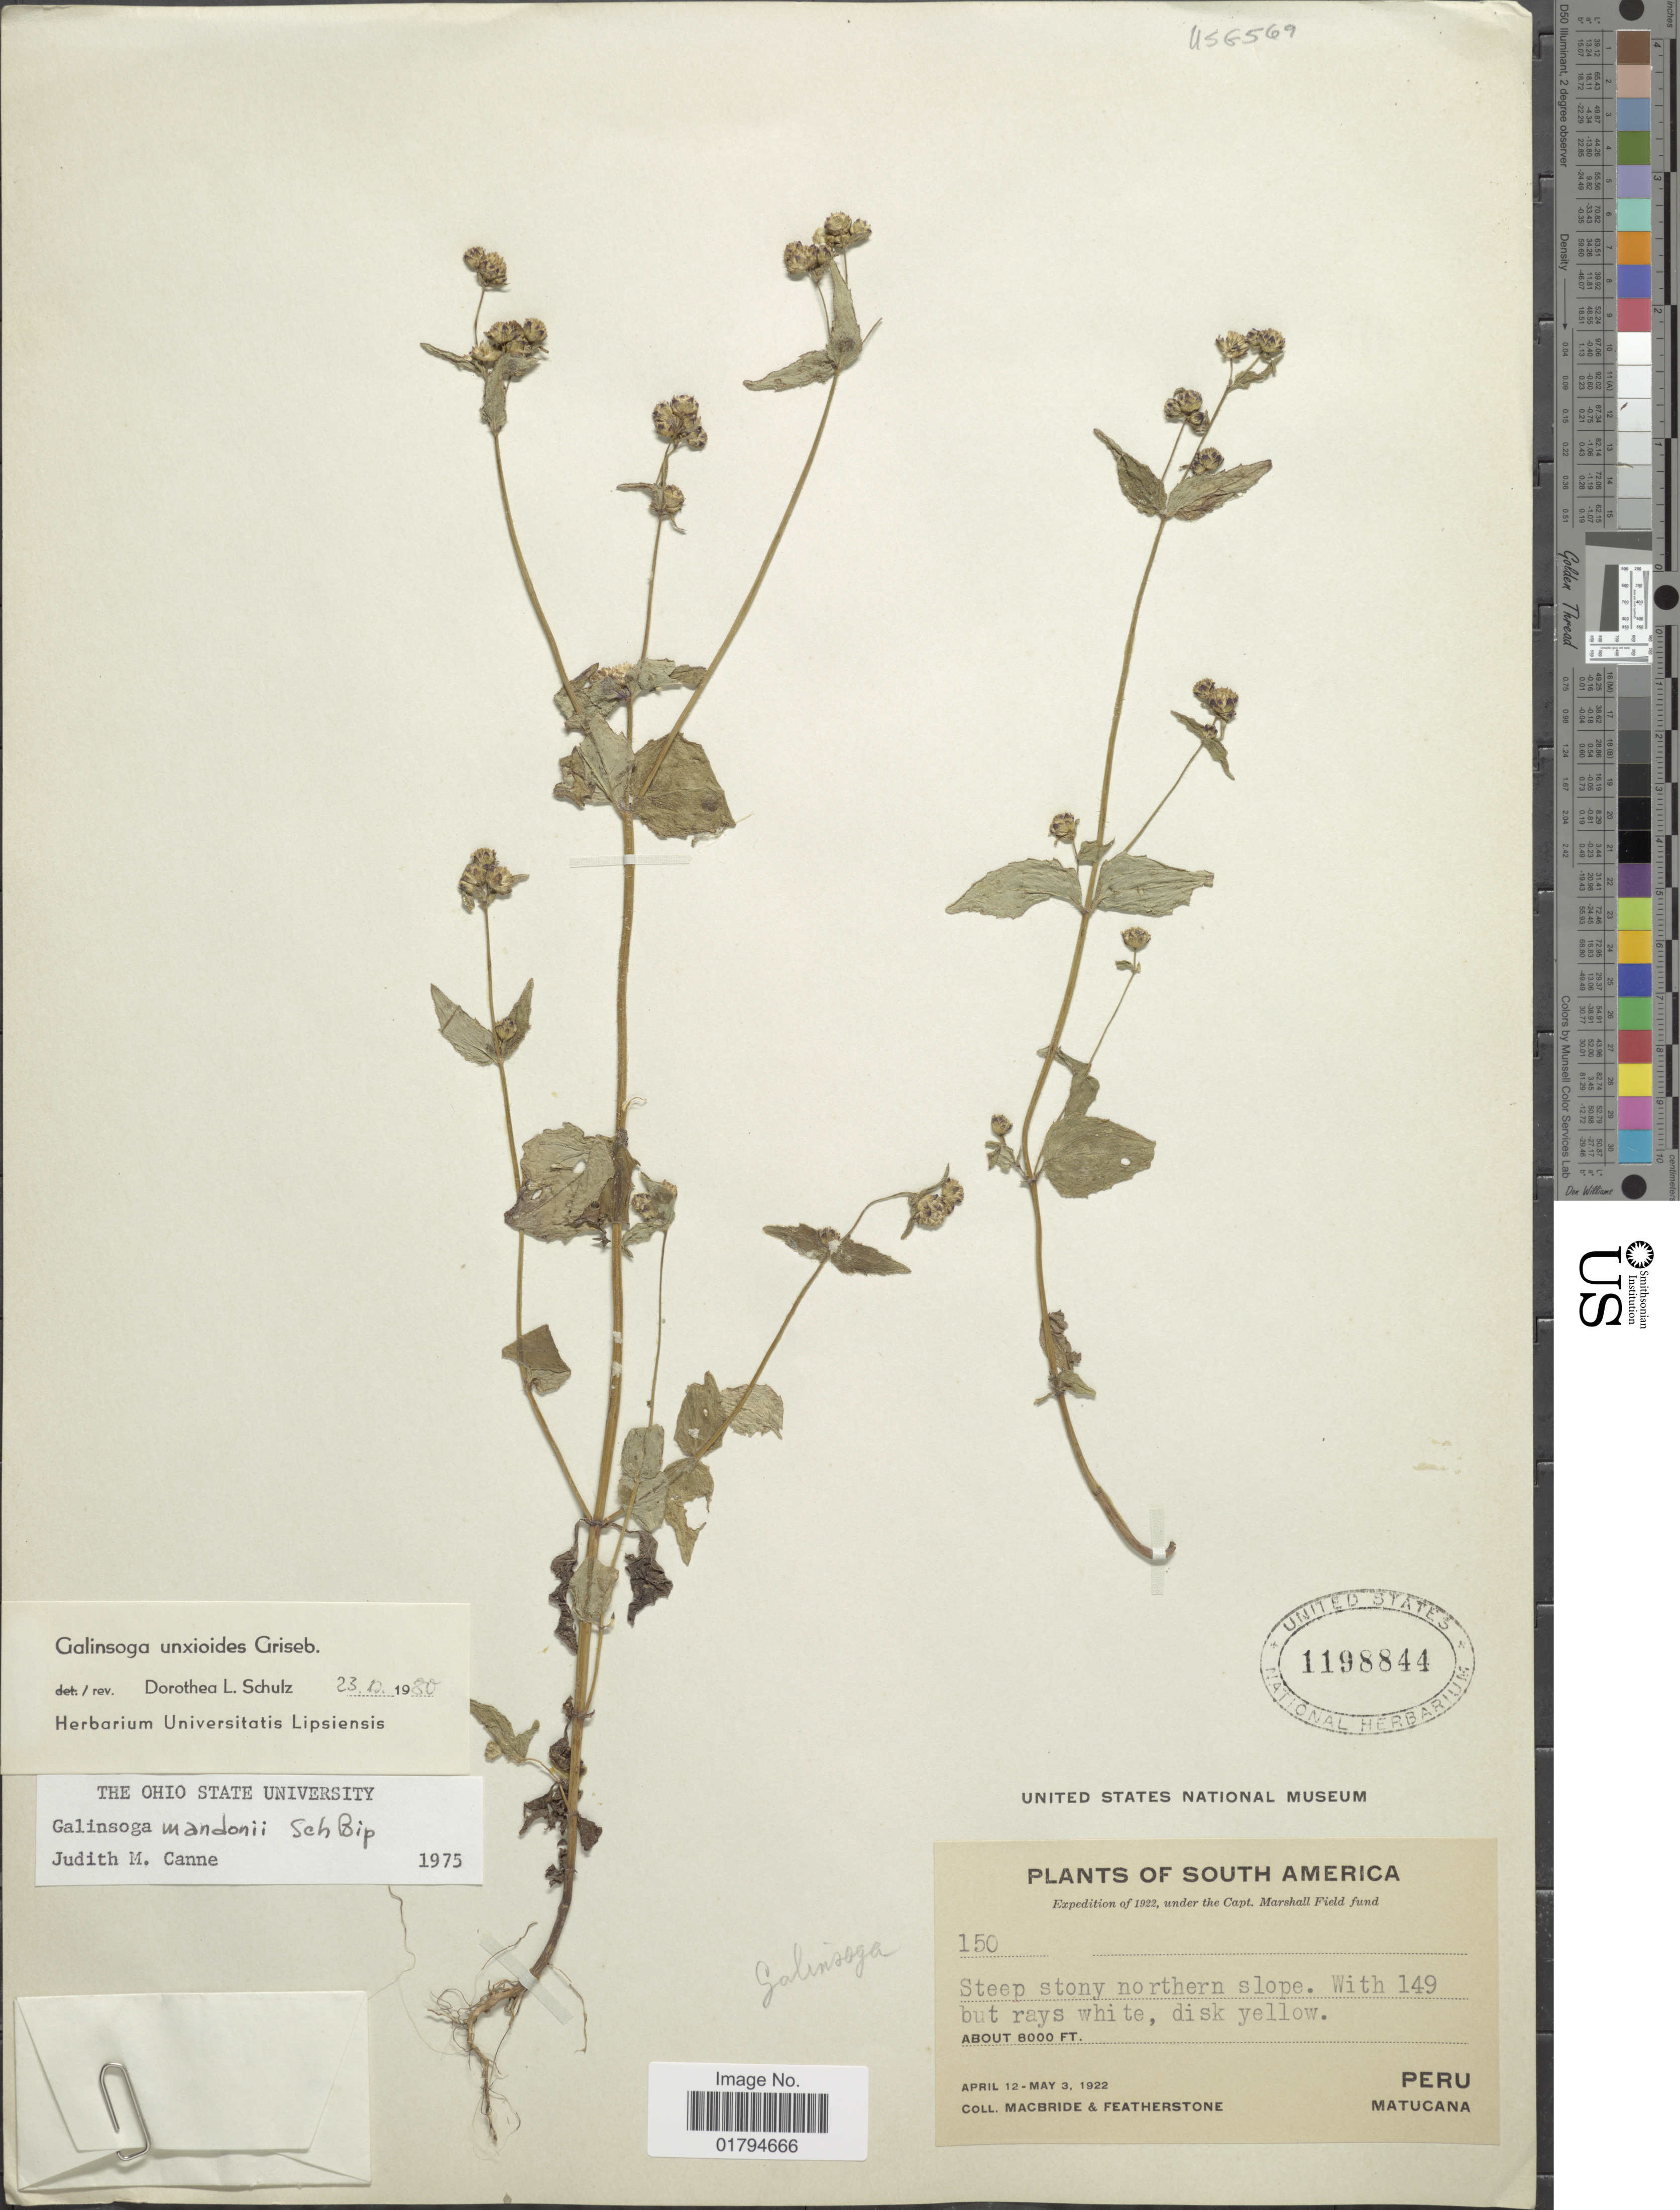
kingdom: Plantae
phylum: Tracheophyta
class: Magnoliopsida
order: Asterales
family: Asteraceae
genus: Galinsoga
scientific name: Galinsoga unxioides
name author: Griseb.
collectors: Macbride, -- & -. Featherstone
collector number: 150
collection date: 1922-04-12/1922-05-03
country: Peru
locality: Matucana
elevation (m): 2438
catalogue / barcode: US 1198844